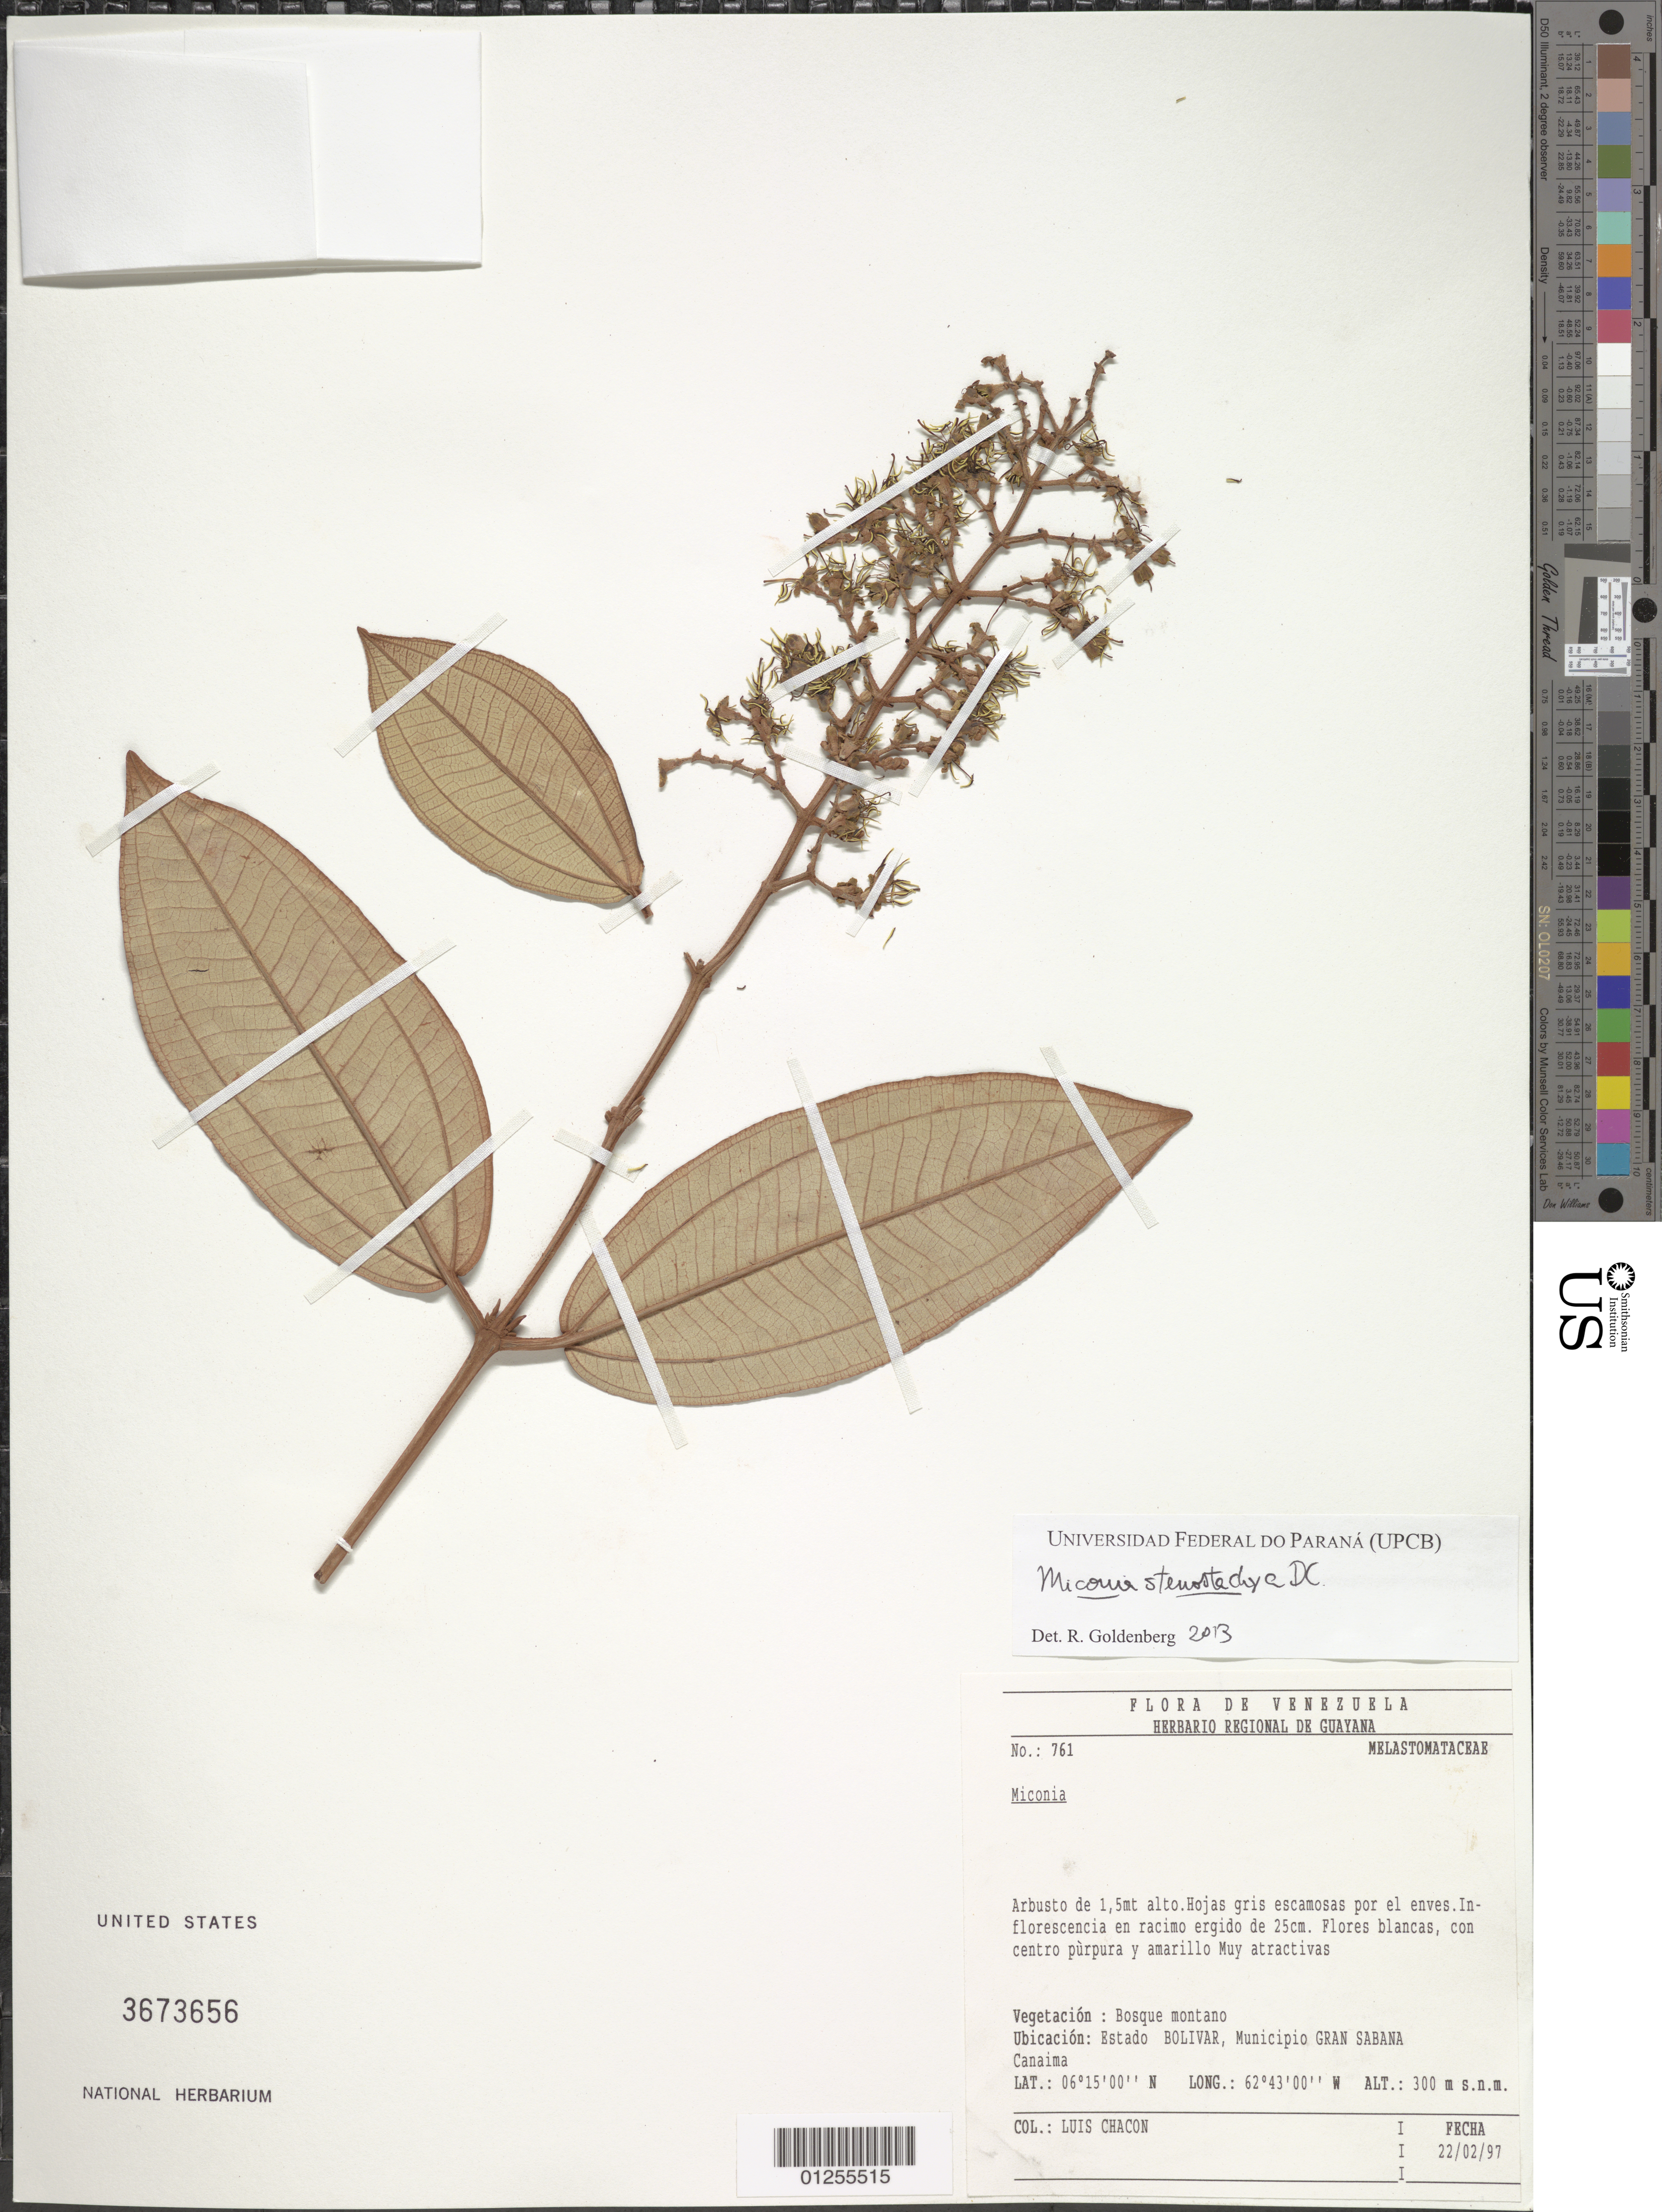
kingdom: Plantae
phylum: Tracheophyta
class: Magnoliopsida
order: Myrtales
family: Melastomataceae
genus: Miconia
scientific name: Miconia stenostachya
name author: DC.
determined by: Goldenberg, R.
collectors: L. Chacon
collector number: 761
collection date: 1997-02-22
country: Venezuela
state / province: Bolívar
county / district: Gran Sabana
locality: Canaima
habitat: Bosque montano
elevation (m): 300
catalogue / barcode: US 3673656